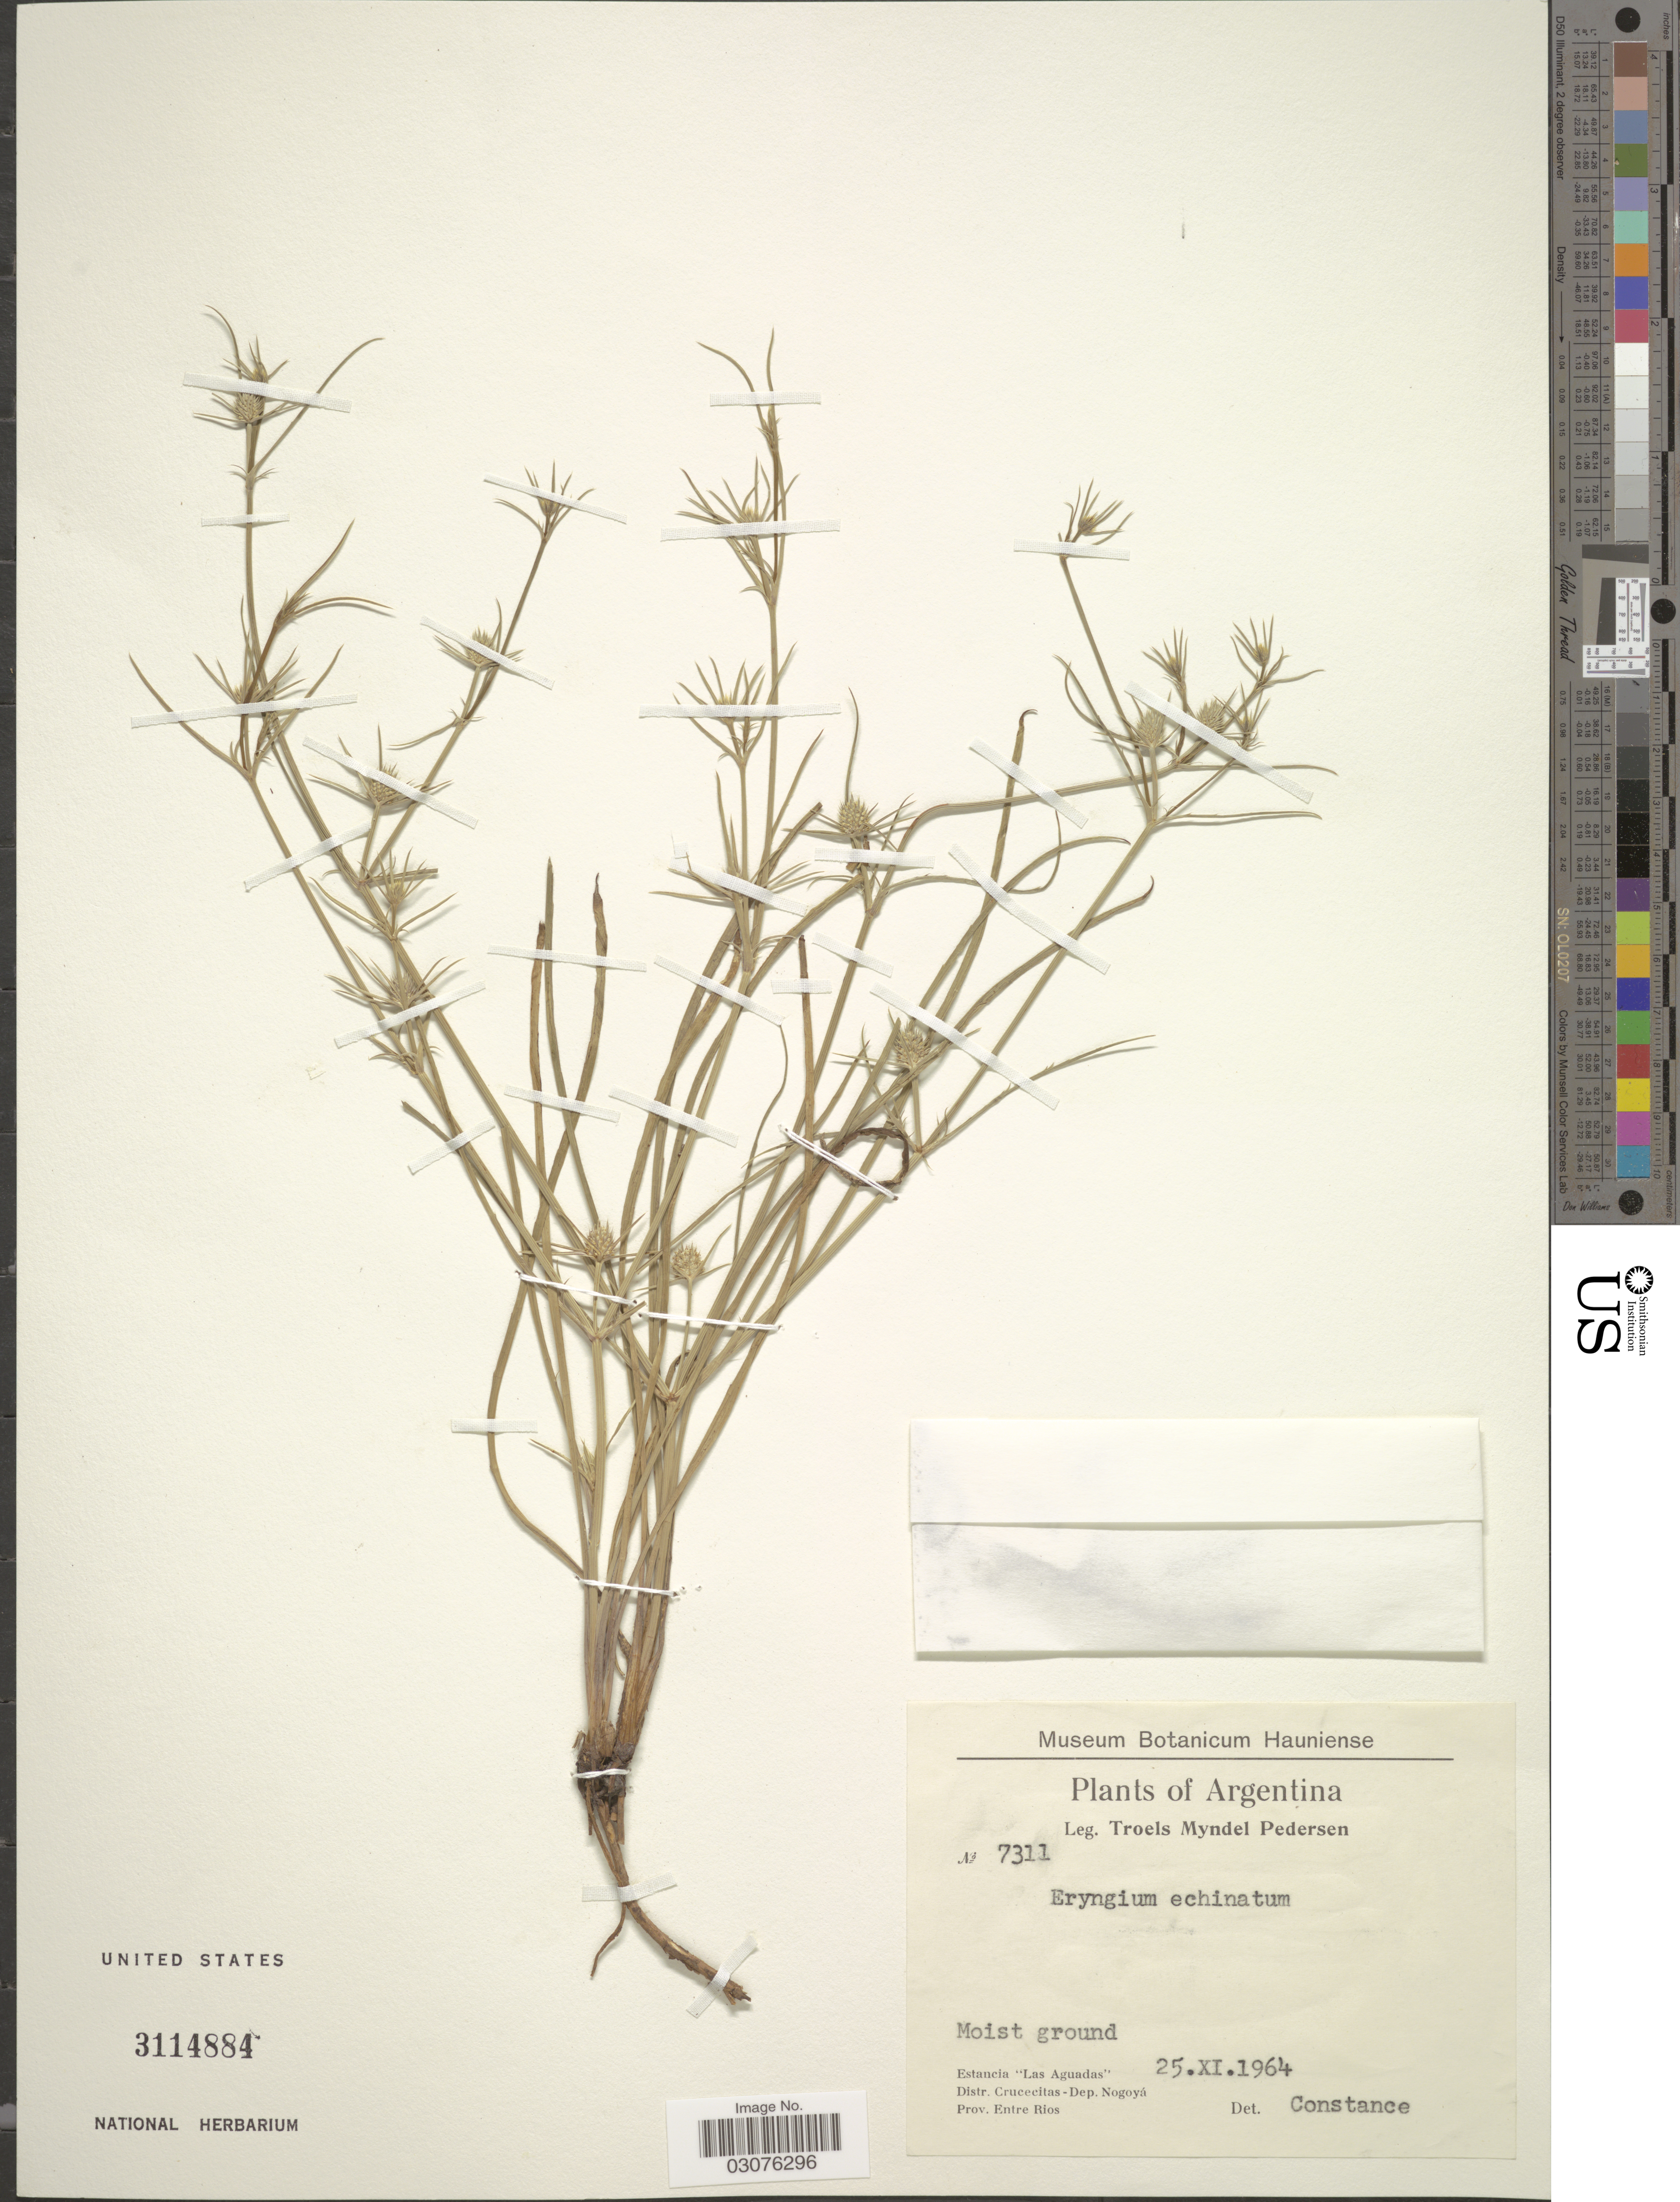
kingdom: Plantae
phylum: Tracheophyta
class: Magnoliopsida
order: Apiales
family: Apiaceae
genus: Eryngium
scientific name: Eryngium echinatum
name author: Urb.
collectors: T. Pederson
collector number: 7311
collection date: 1964-11-25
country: Argentina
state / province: Entre Rios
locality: Estancia "Las Aguadas". Distr. Crucecitas-Dep. Nogoyá.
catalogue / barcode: US 3114884